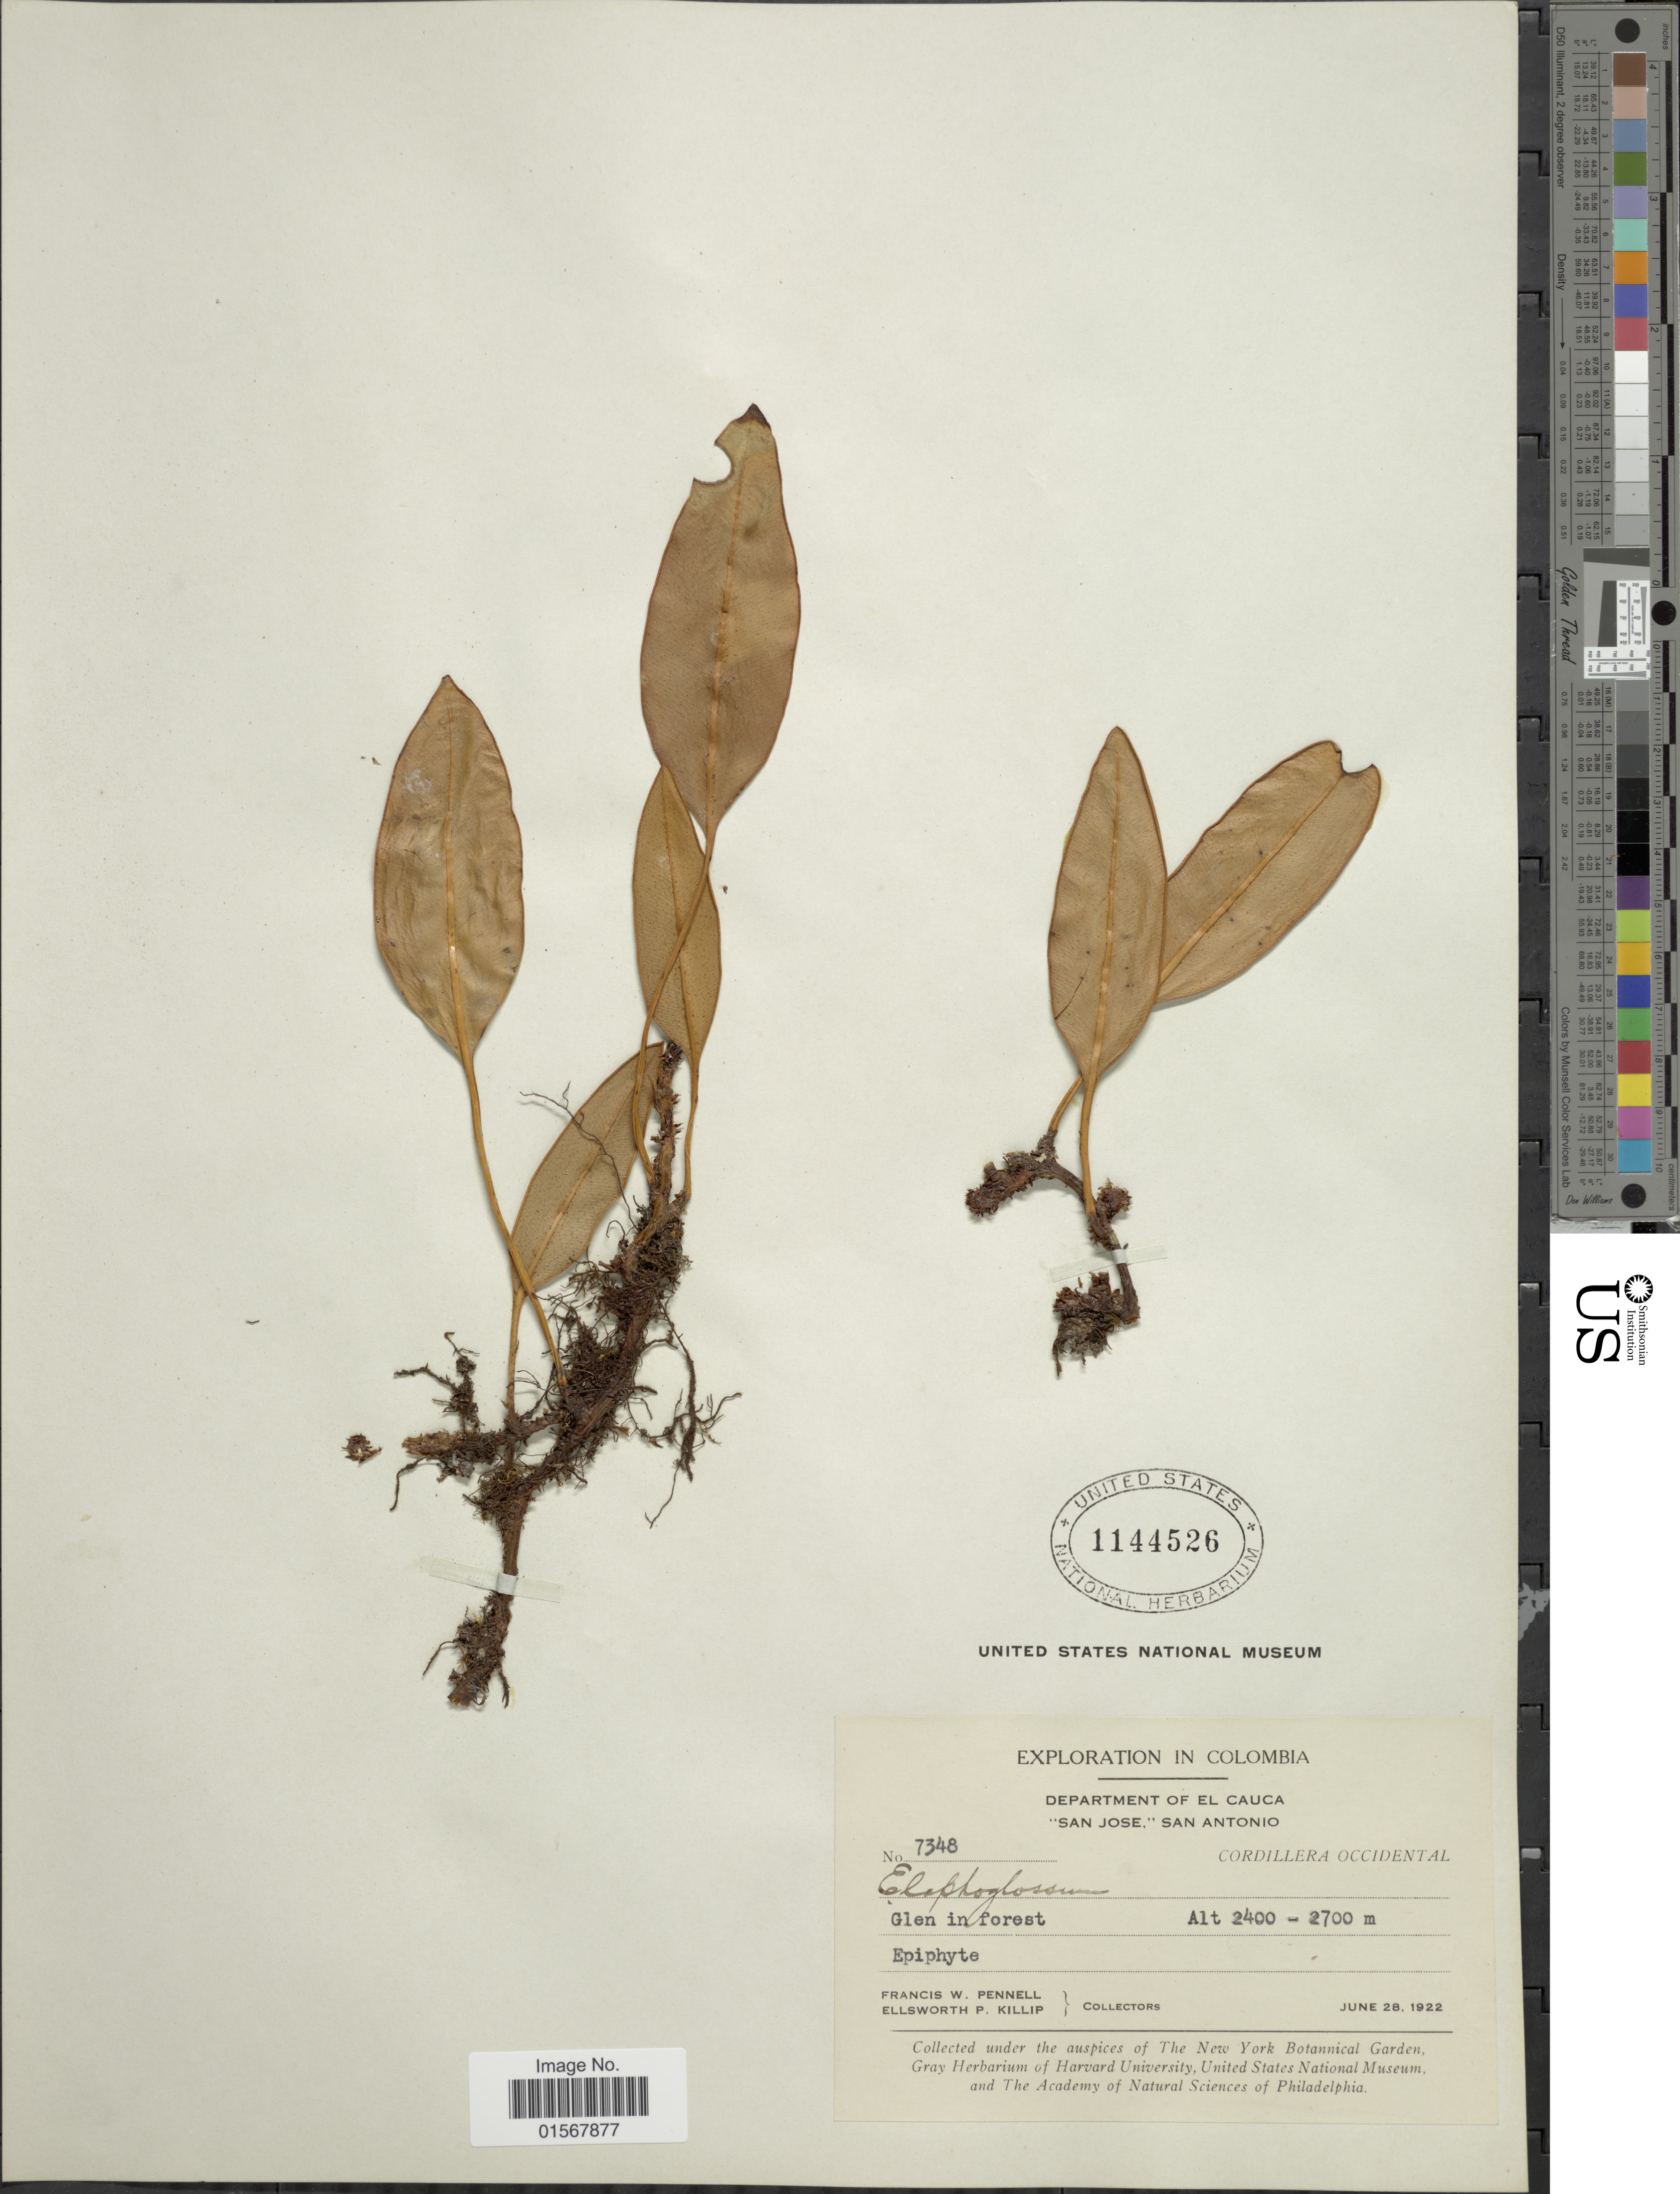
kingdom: Plantae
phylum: Tracheophyta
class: Polypodiopsida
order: Polypodiales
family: Dryopteridaceae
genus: Elaphoglossum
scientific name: Elaphoglossum sp.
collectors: F. W. Pennell & E. P. Killip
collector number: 7348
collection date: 1922-06-28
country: Colombia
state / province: Cauca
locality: Department of El Cauca, "San Jose" San Antonio, Cordillera Central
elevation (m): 2400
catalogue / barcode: US 1144526